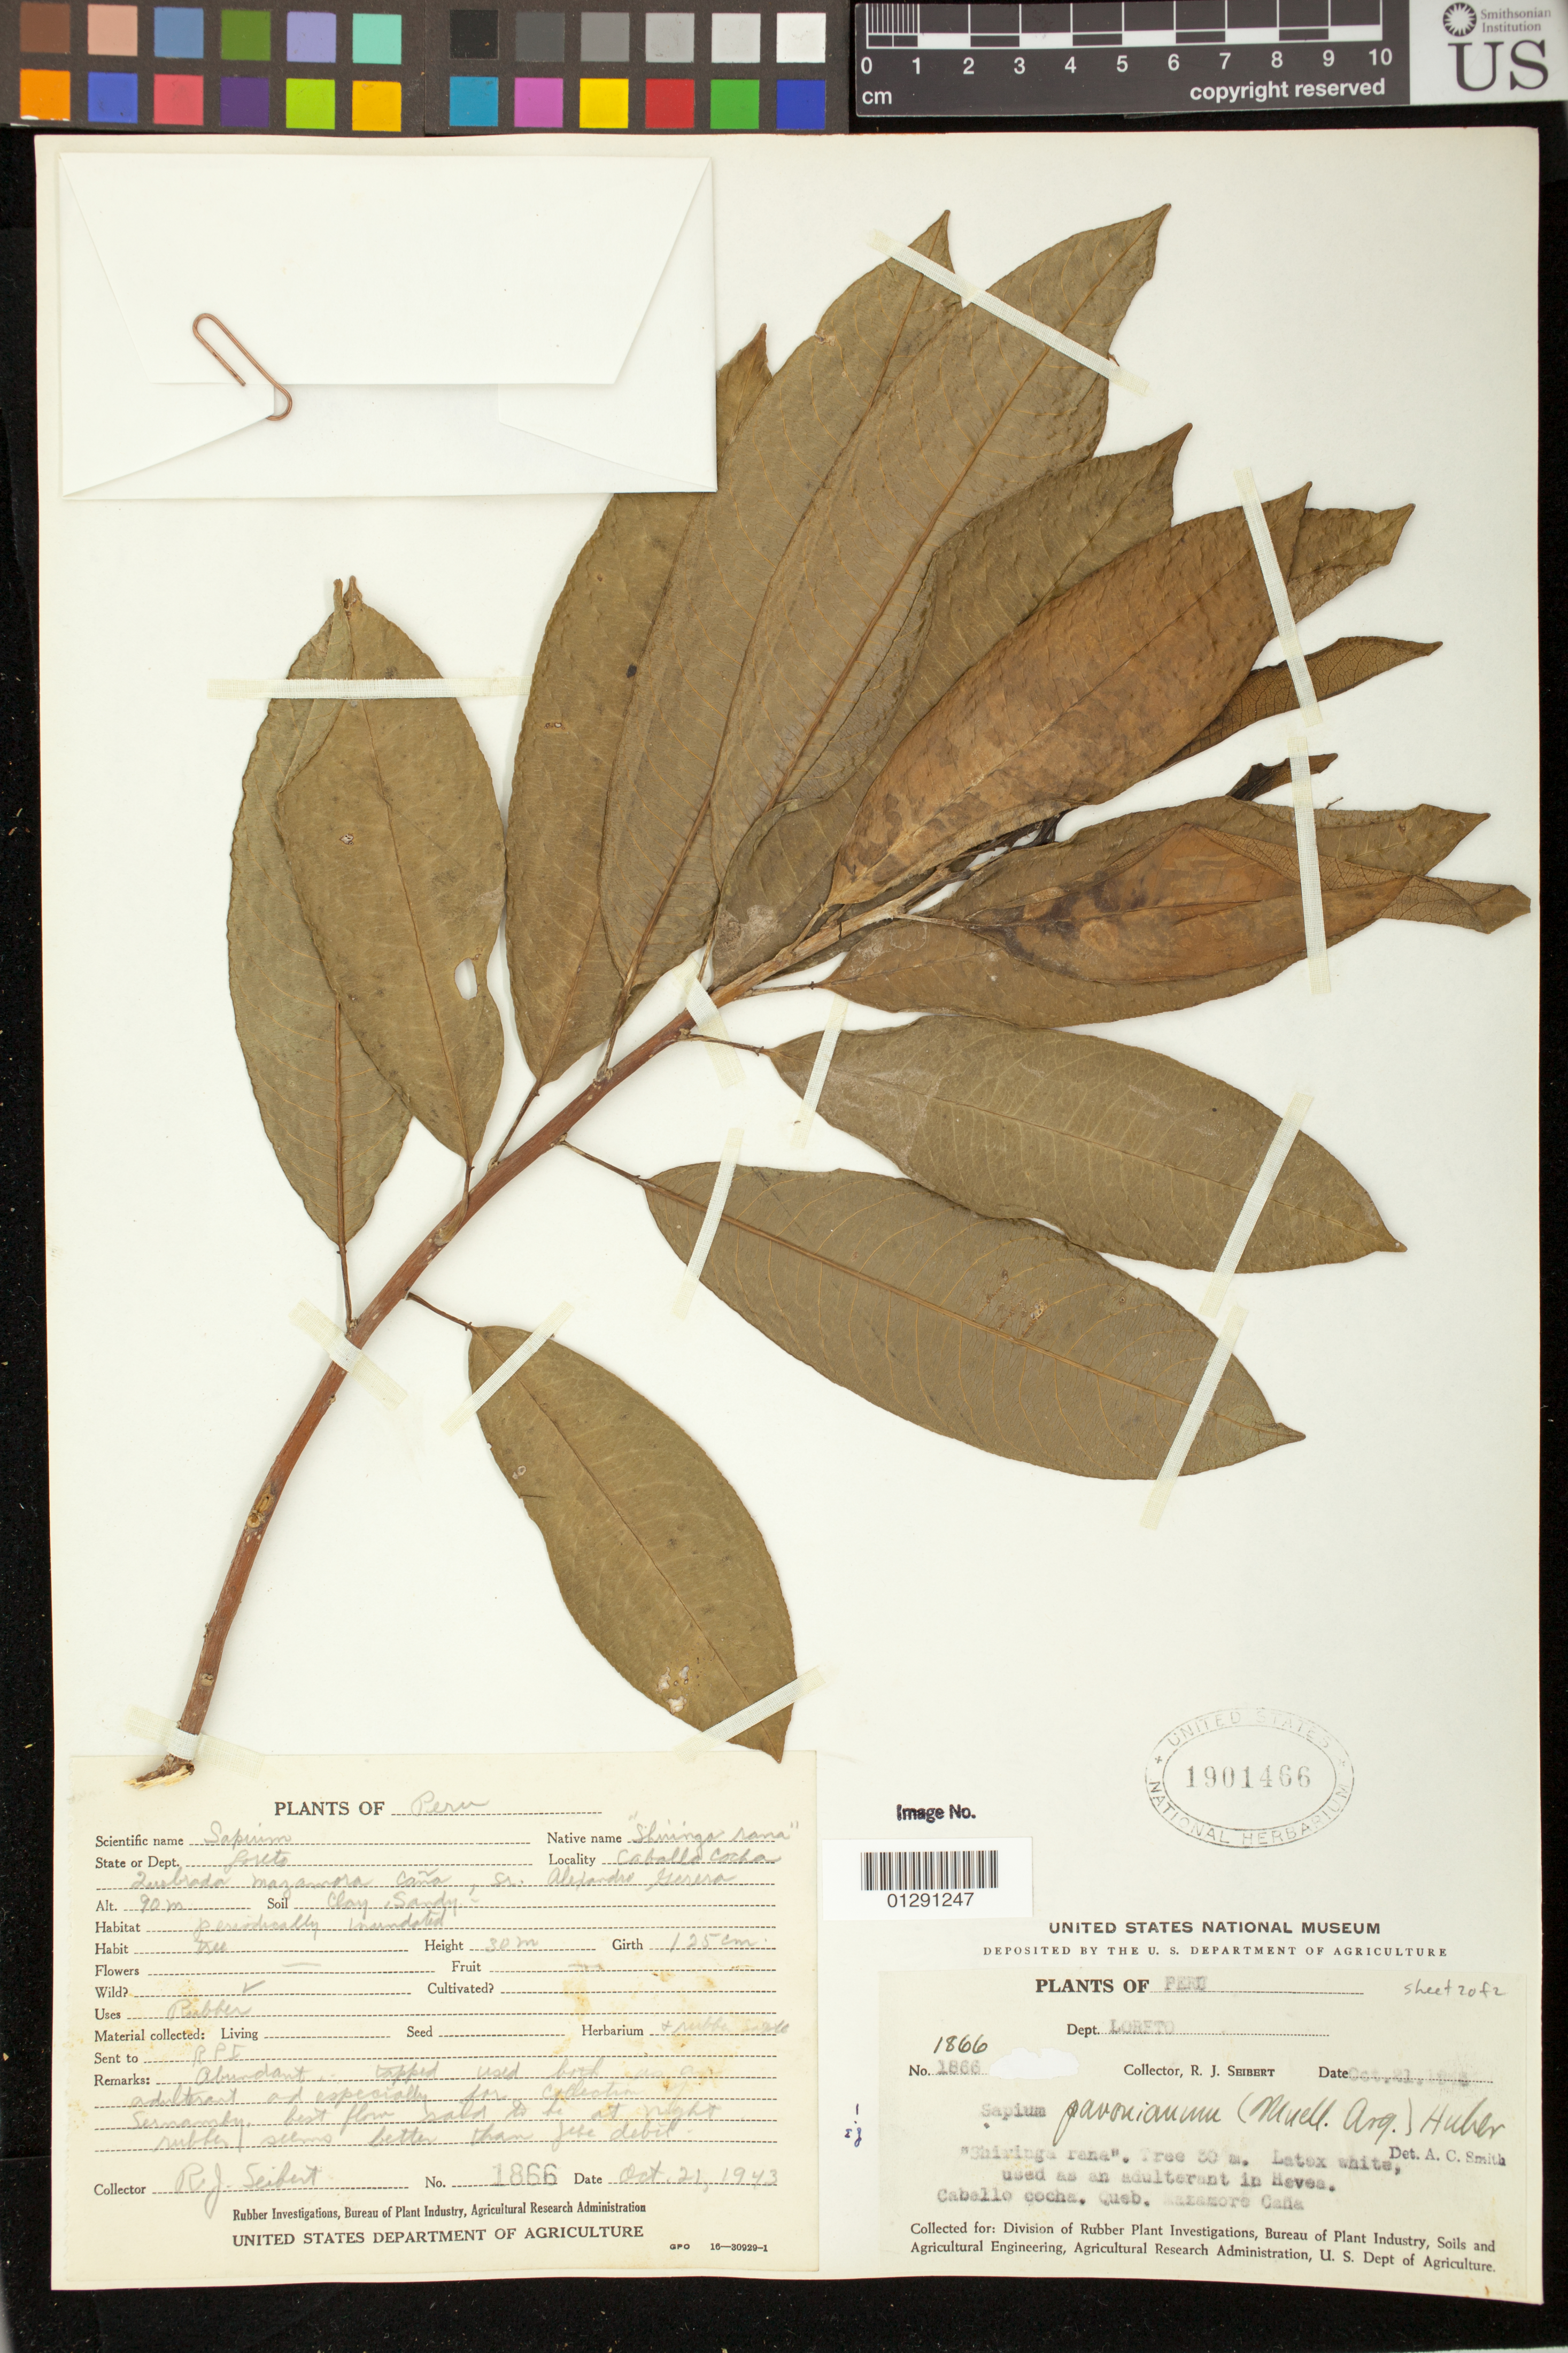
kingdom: Plantae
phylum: Tracheophyta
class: Magnoliopsida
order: Malpighiales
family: Euphorbiaceae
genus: Sapium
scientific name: Sapium glandulatum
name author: (Vell.) Pax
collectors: R. J. Seibert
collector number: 1866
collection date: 1943-10-21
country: Peru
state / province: Loreto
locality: Caballo Cocha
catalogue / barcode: US 1901466